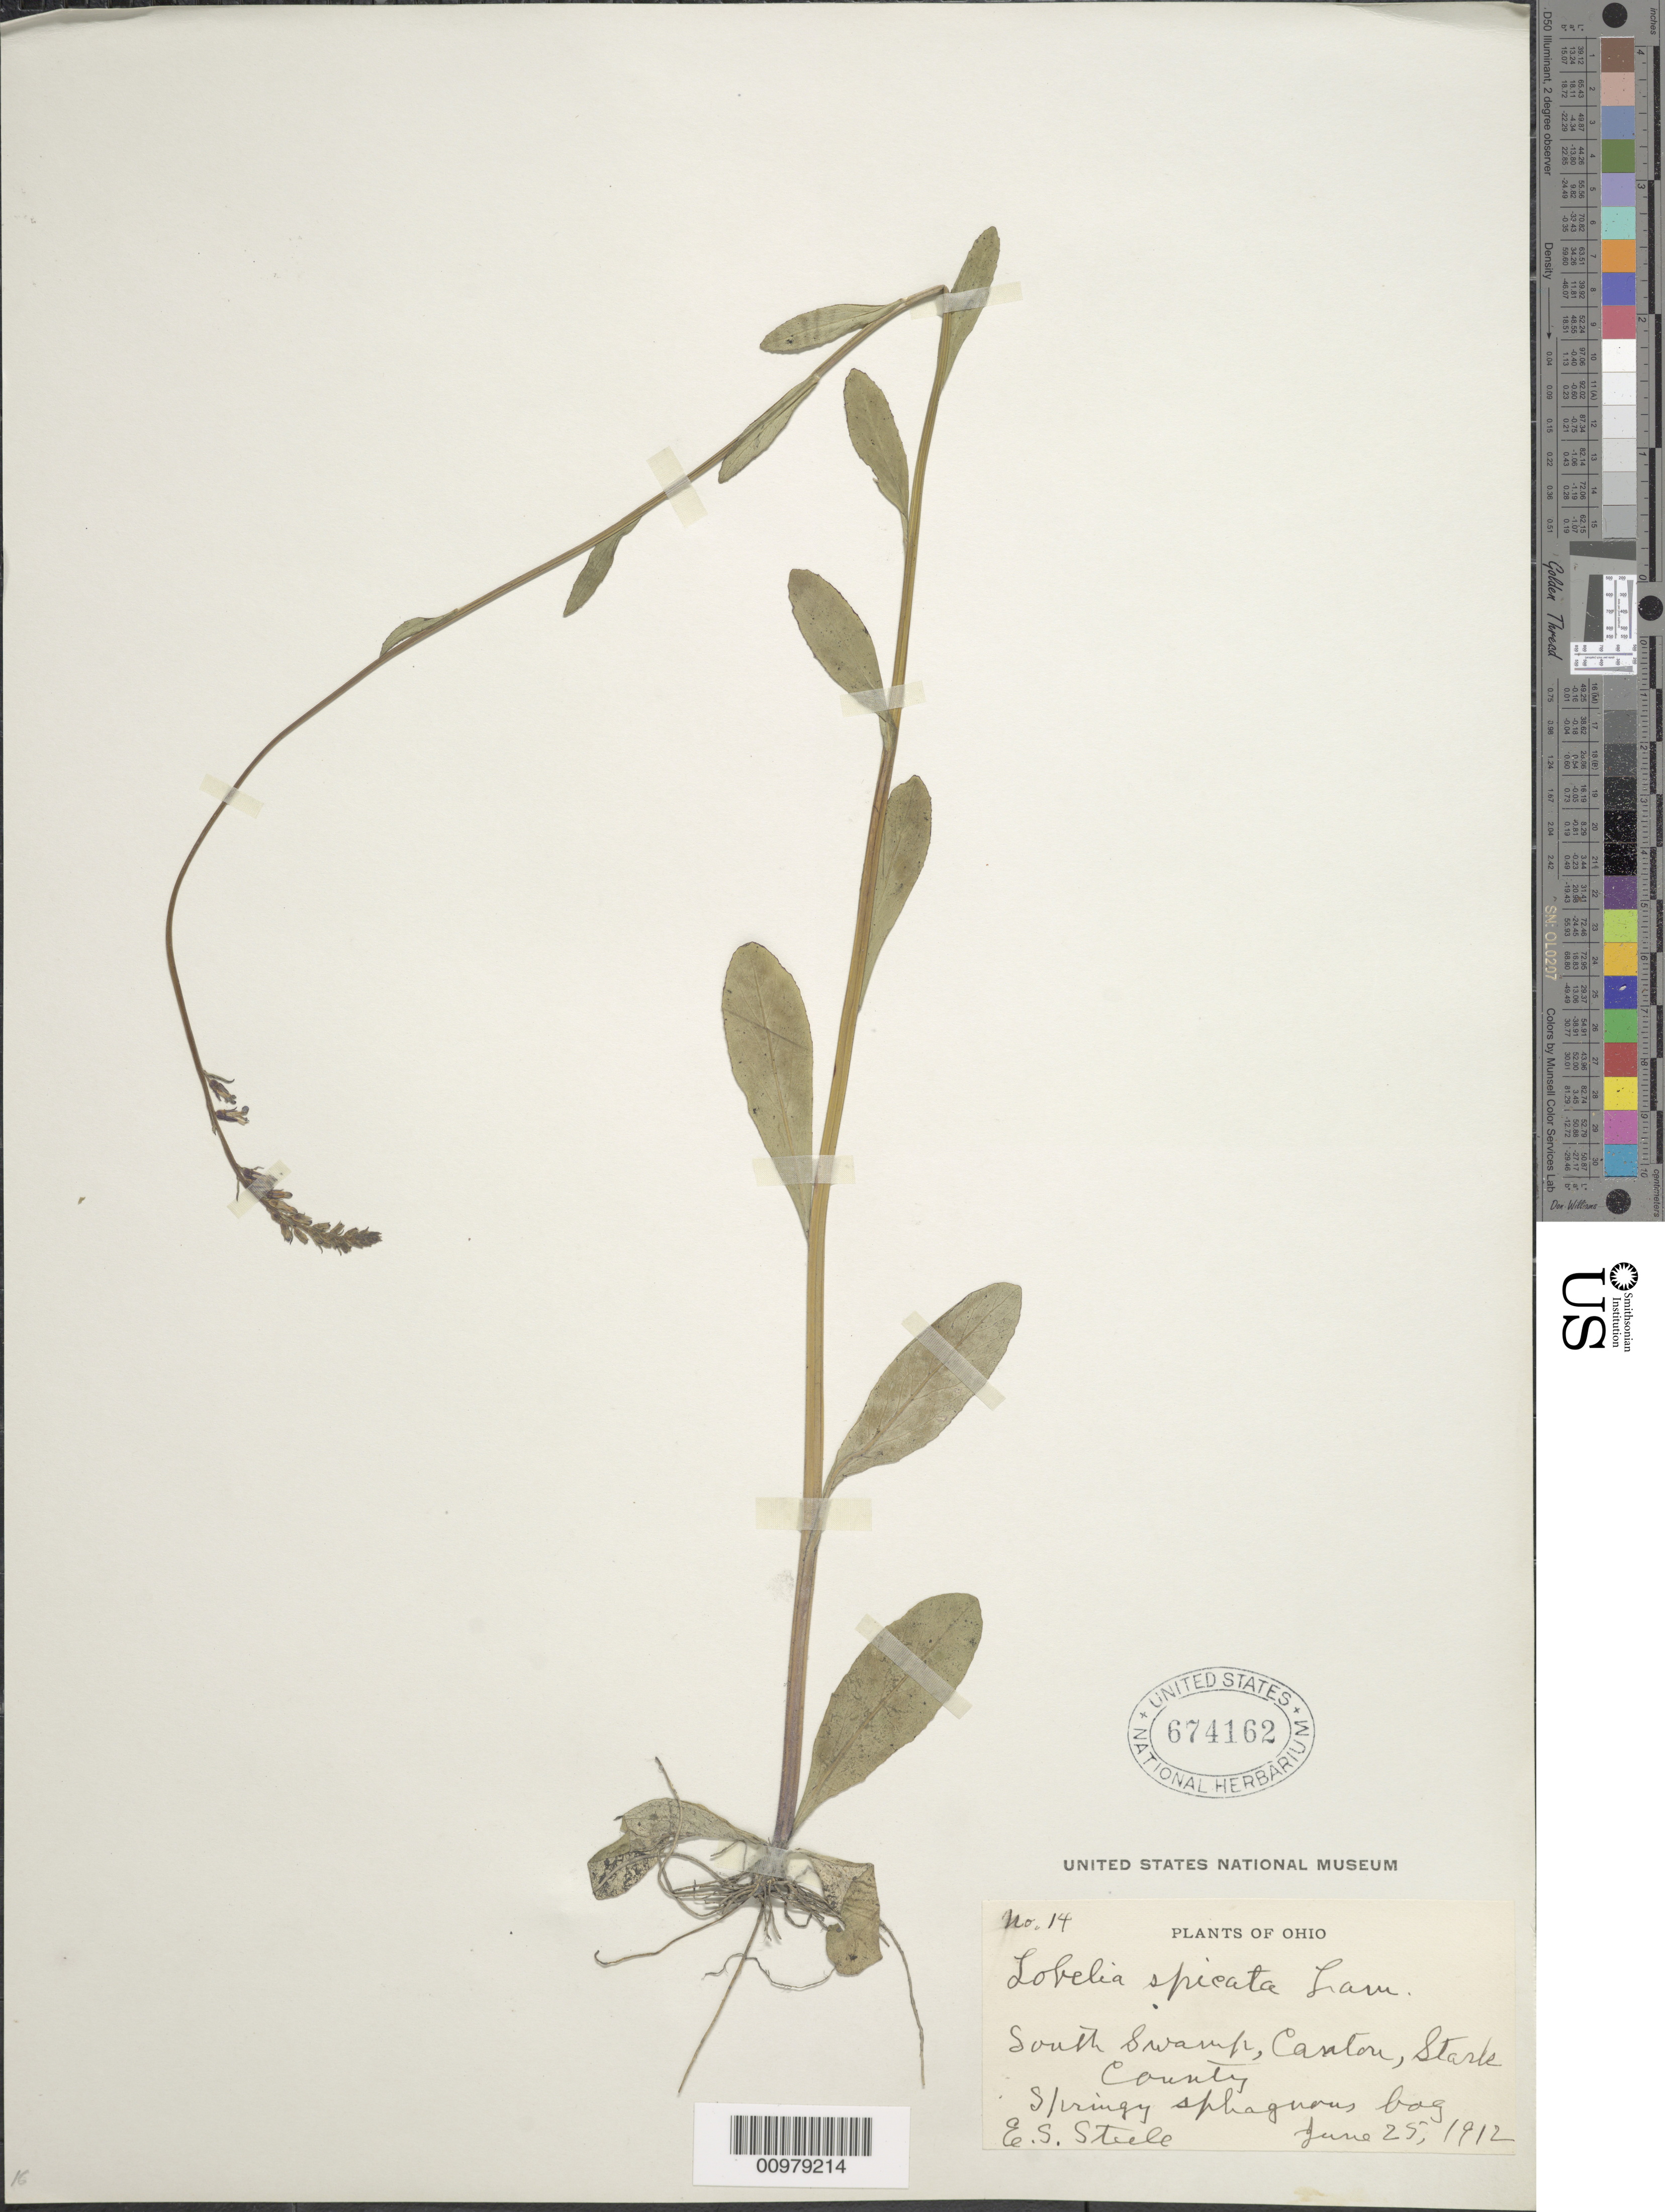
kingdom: Plantae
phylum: Tracheophyta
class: Magnoliopsida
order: Asterales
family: Campanulaceae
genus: Lobelia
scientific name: Lobelia spicata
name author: Lam.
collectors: E. Steele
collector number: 14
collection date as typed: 25 Jun 1912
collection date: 1912-06-25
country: United States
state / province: Ohio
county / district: Stark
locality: South Swamp, Canton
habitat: springy sphagnous bog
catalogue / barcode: US 674162